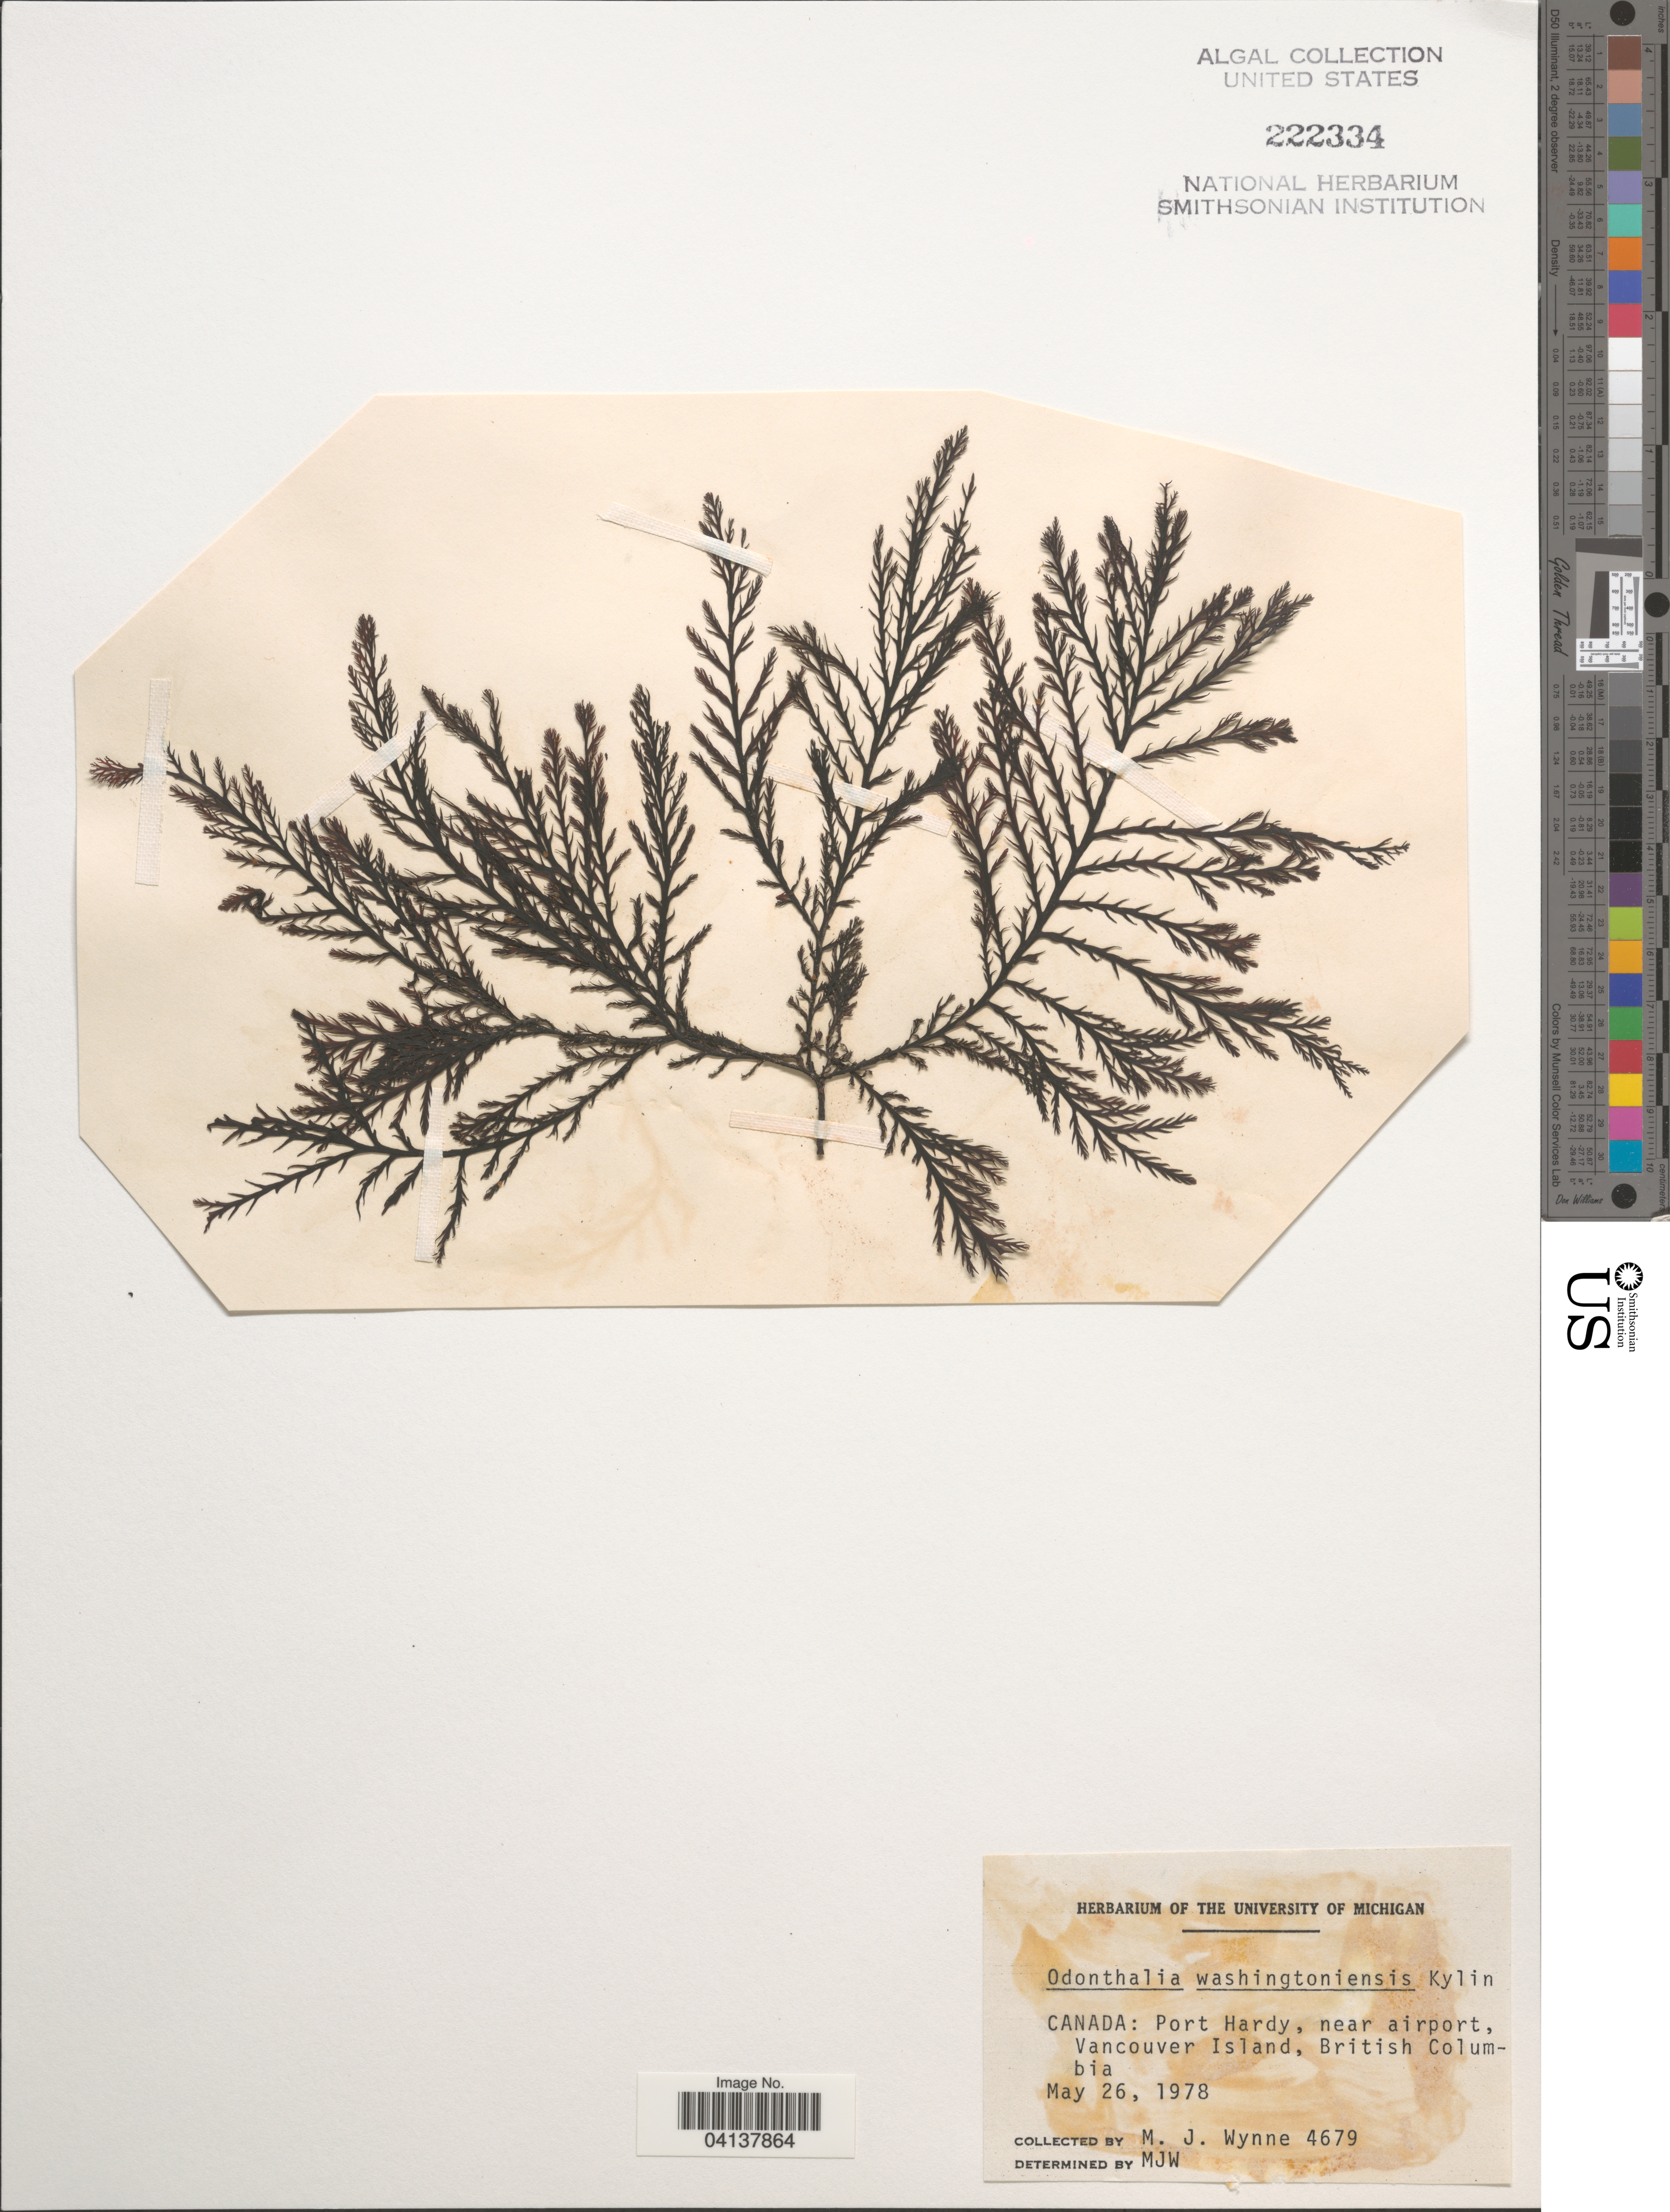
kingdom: Plantae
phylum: Rhodophyta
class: Florideophyceae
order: Ceramiales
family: Rhodomelaceae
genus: Odonthalia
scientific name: Odonthalia washingtoniensis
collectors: M.J. Wynne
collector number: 4679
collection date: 1978-05-26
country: Canada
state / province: British Columbia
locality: Port Hardy, near airport, Vancouver Island.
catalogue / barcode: US 222334